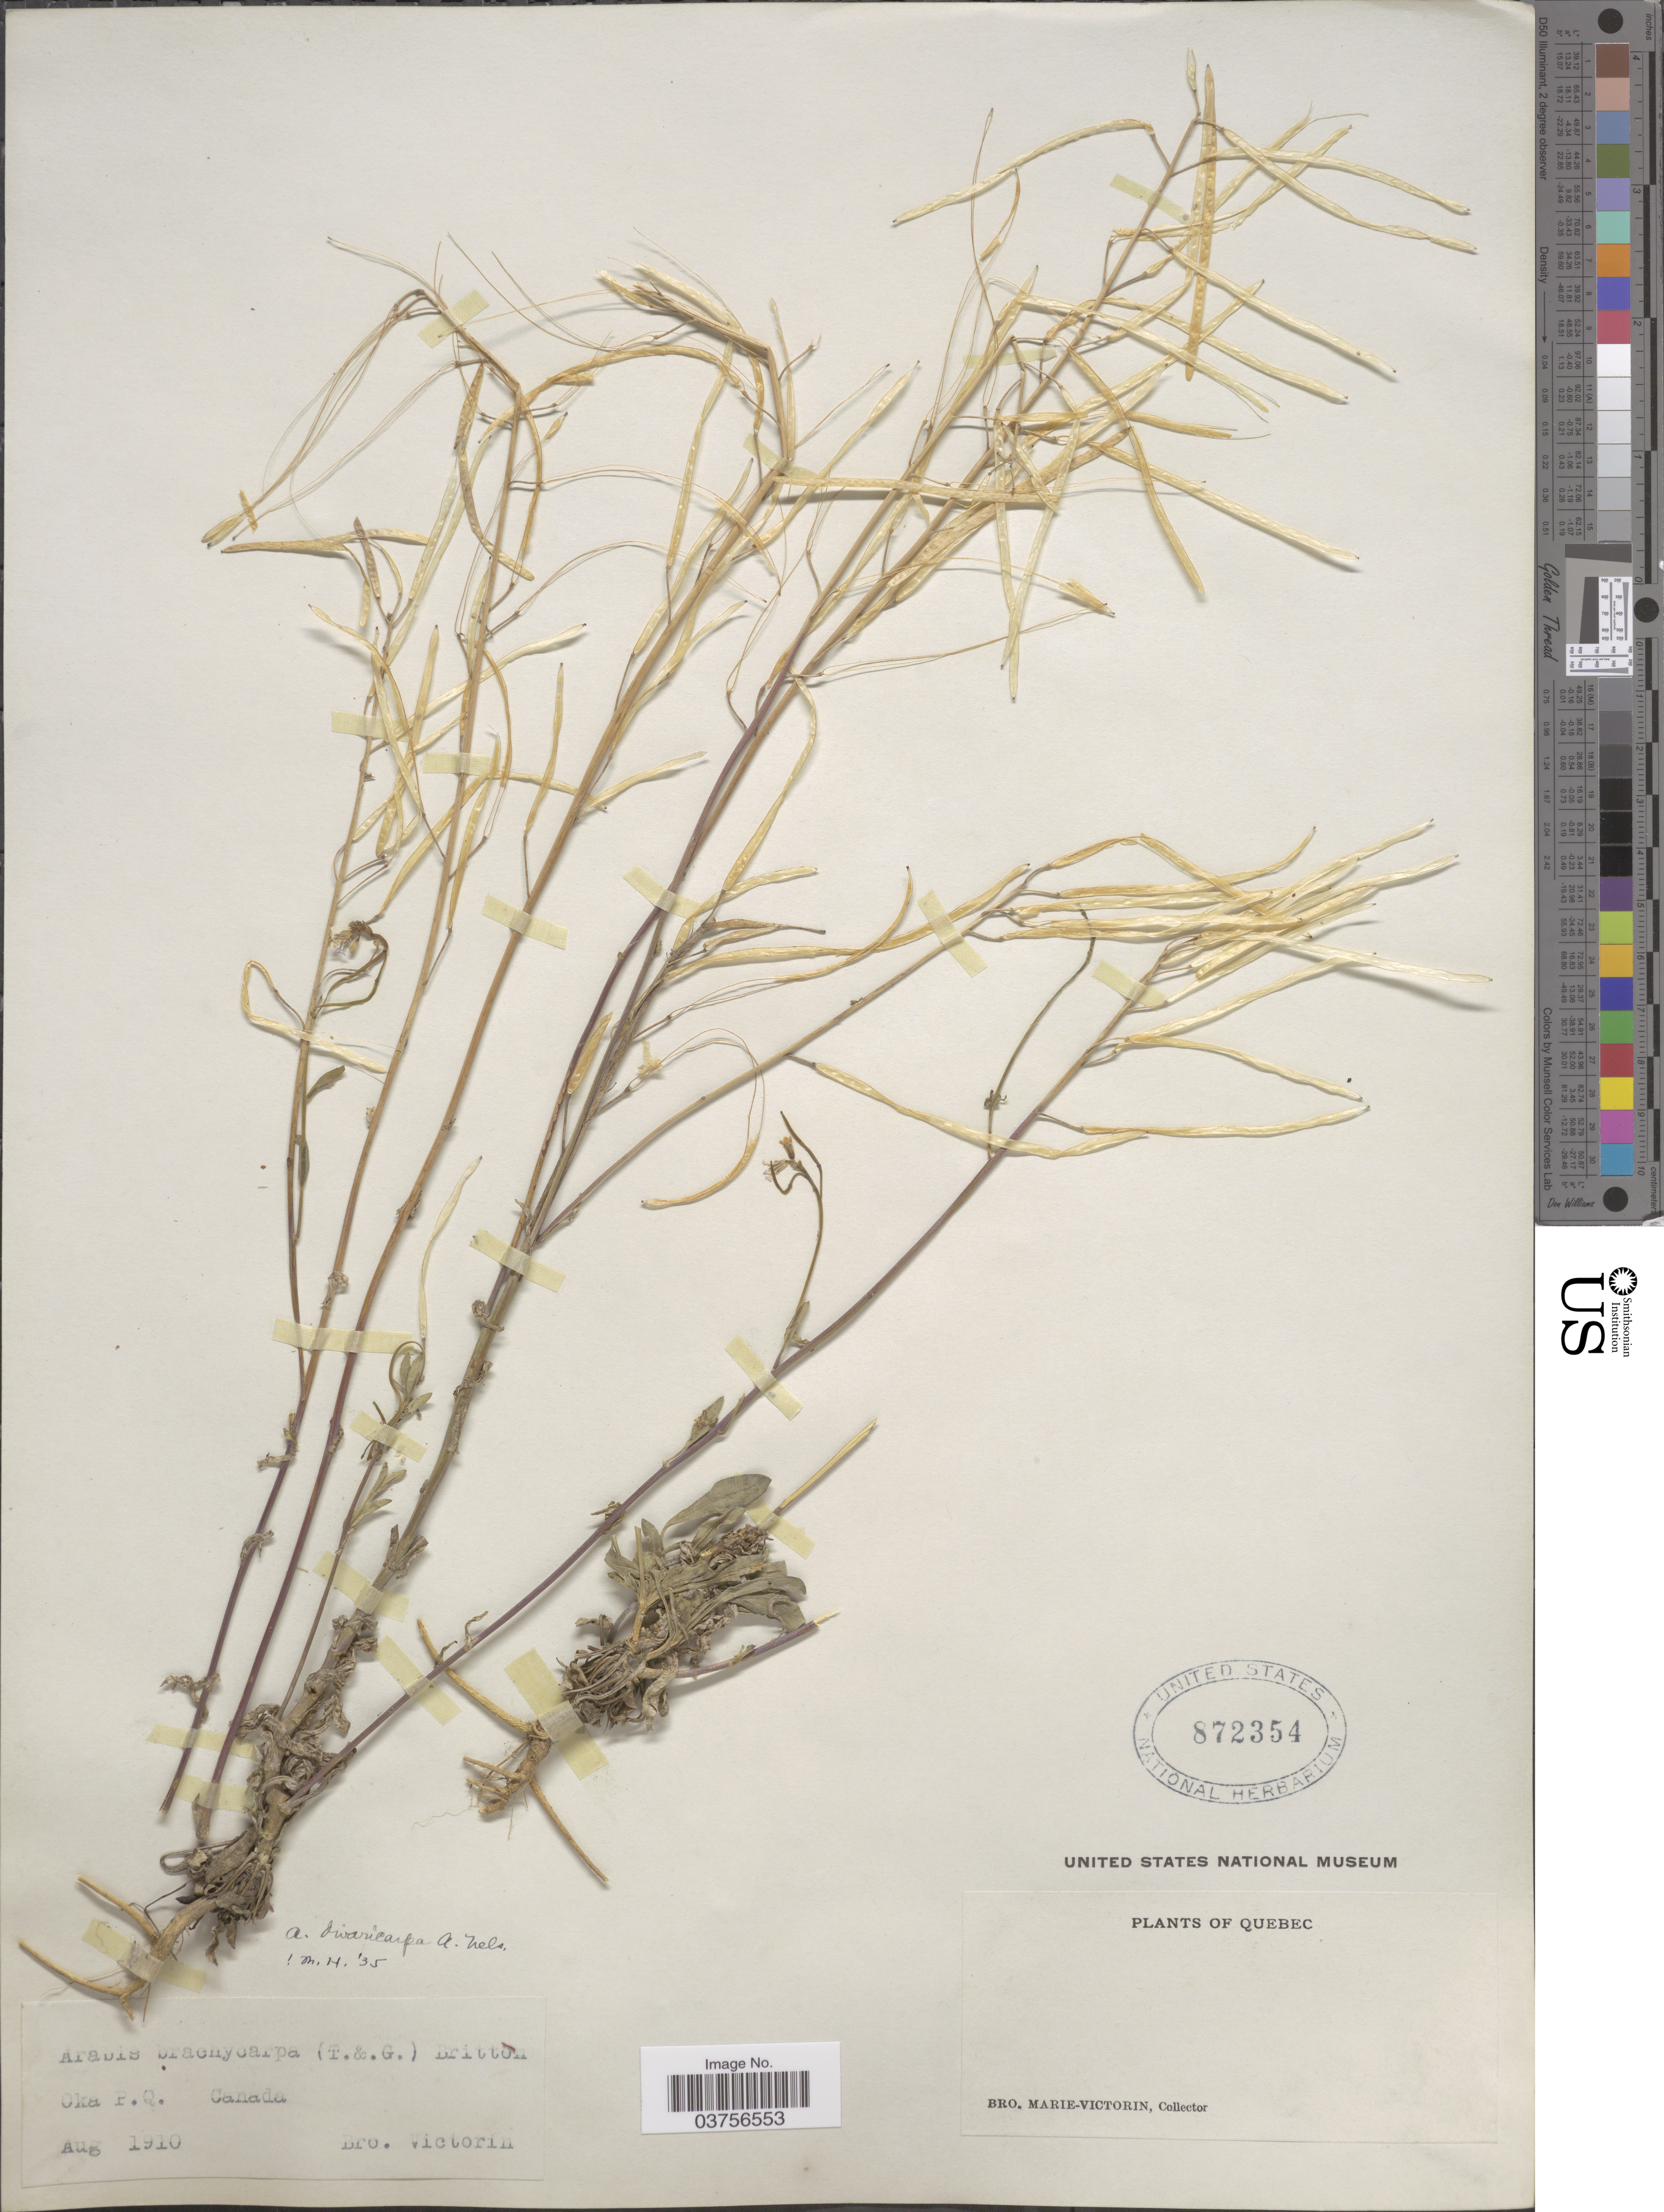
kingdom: Plantae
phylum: Tracheophyta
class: Magnoliopsida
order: Brassicales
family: Brassicaceae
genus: Arabis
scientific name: Arabis divaricarpa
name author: A. Nelson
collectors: Fr. Marie-Victorin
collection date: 1910-08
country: Canada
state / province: Quebec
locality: Oka P. Q.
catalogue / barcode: US 872354